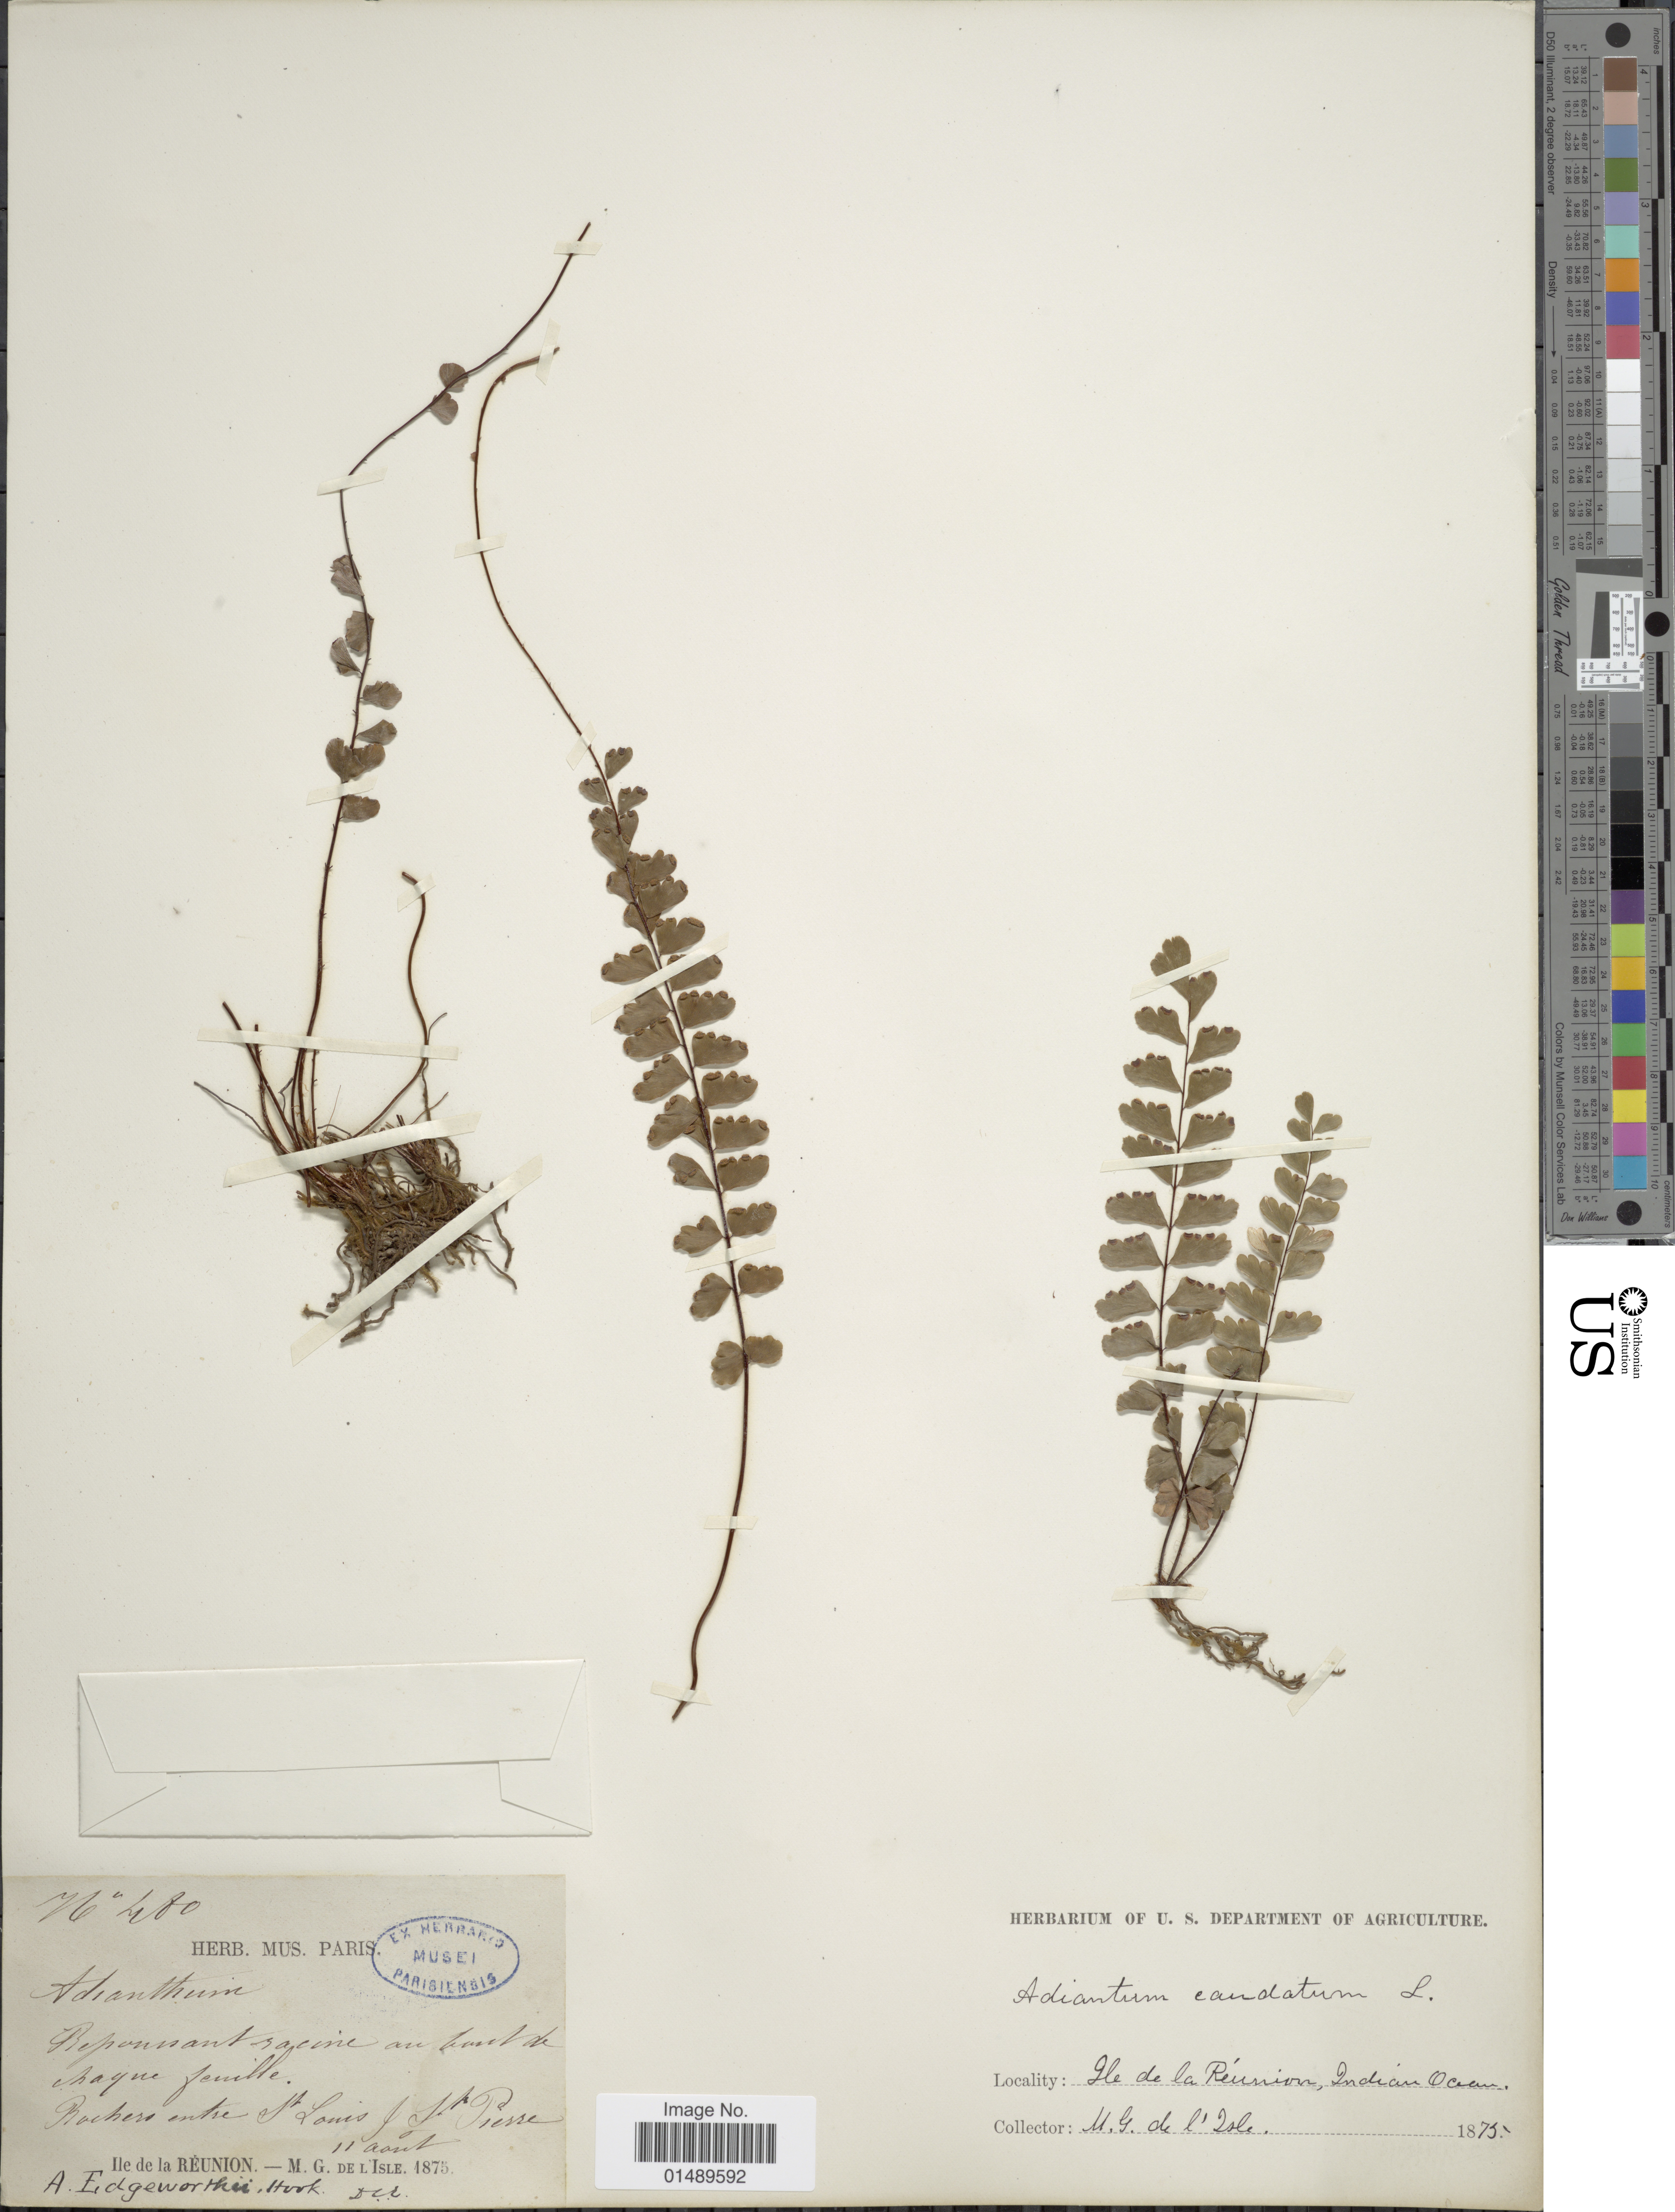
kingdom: Plantae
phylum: Tracheophyta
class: Polypodiopsida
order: Polypodiales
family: Pteridaceae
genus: Adiantum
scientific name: Adiantum caudatum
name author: L.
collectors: M. Delisle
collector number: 480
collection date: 1875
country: Reunion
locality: He de la Reunion, Indian Ocean. Ranchero entre St. Louis & St Pierre. [interpreted]